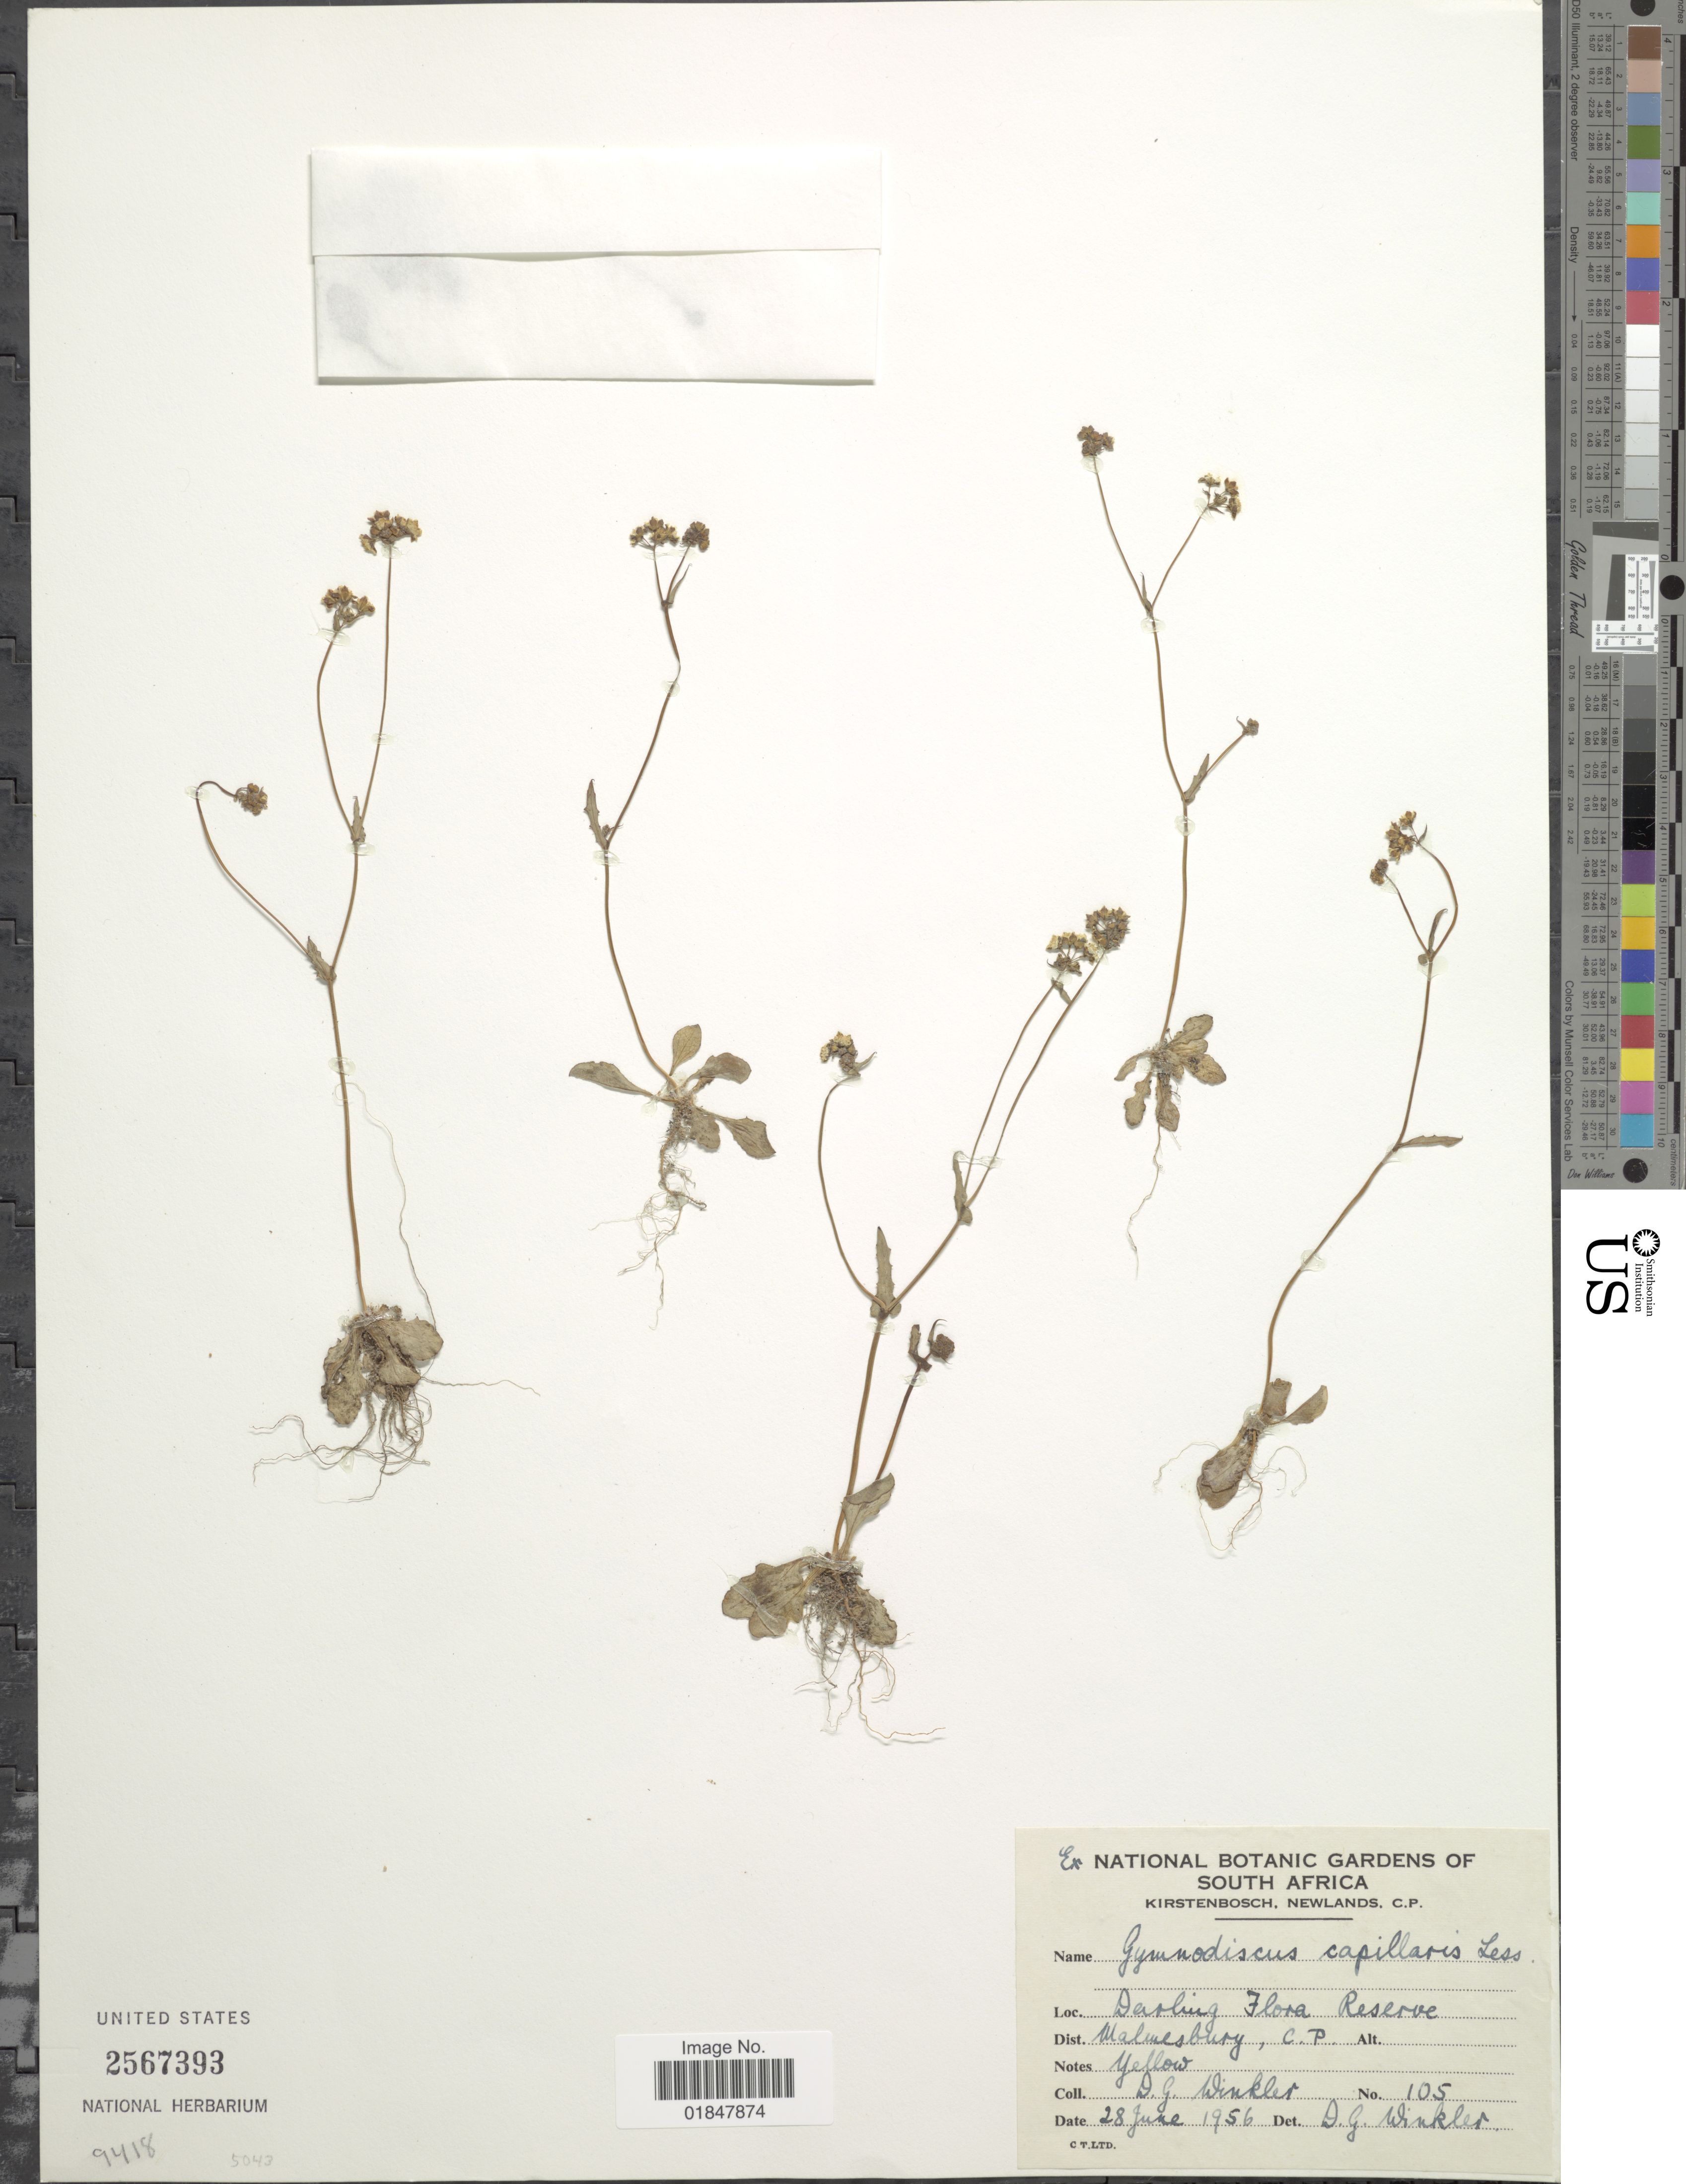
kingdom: Plantae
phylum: Tracheophyta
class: Magnoliopsida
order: Asterales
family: Asteraceae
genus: Gymnodiscus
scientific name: Gymnodiscus capillaris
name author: (L. f.) DC.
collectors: D. Winkler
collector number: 105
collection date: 1956-06-28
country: South Africa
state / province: Northern Cape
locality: Darling Flora Reserve, Malmesbury, C.P.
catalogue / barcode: US 2567393